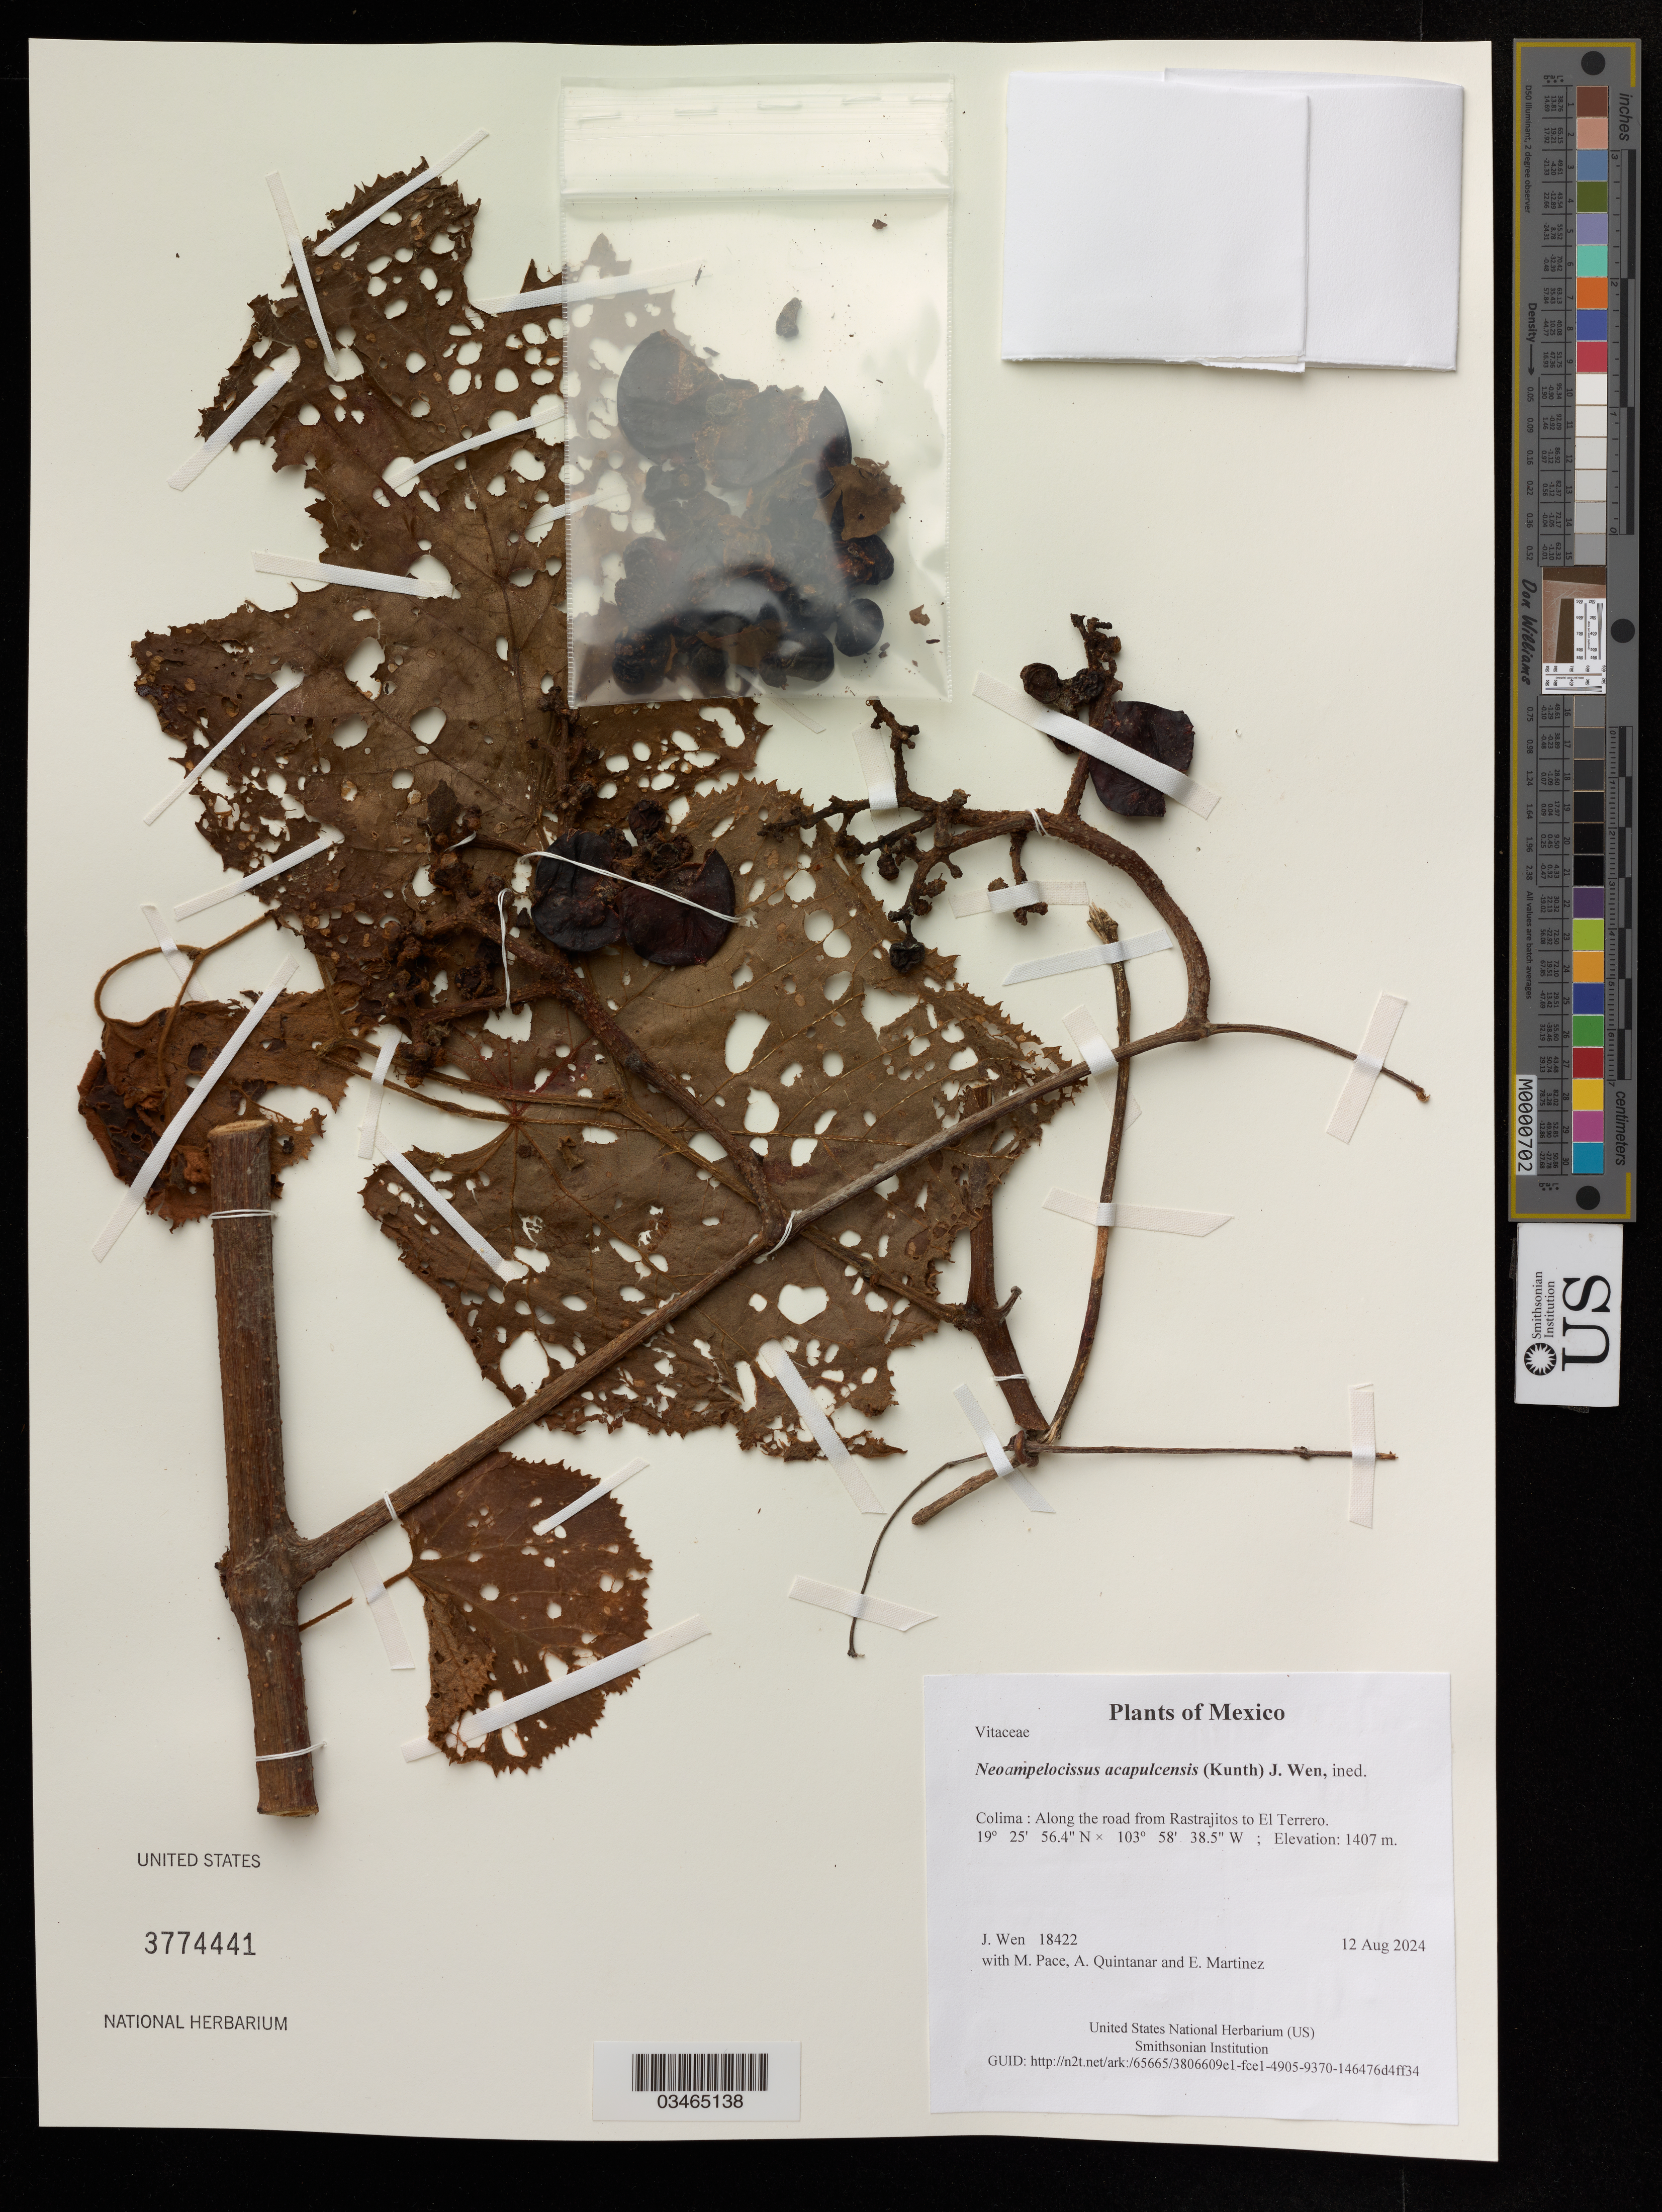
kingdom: Plantae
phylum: Tracheophyta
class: Magnoliopsida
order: Vitales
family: Vitaceae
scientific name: Neoampelocissus acapulcensis, ined.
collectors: J. Wen, M. Pace, A. Quintanar & E. Martínez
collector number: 18422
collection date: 2024-08-12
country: Mexico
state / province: Colima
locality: Along the road from Rastrajitos to El Terrero.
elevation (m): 1407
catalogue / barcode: US 3774441